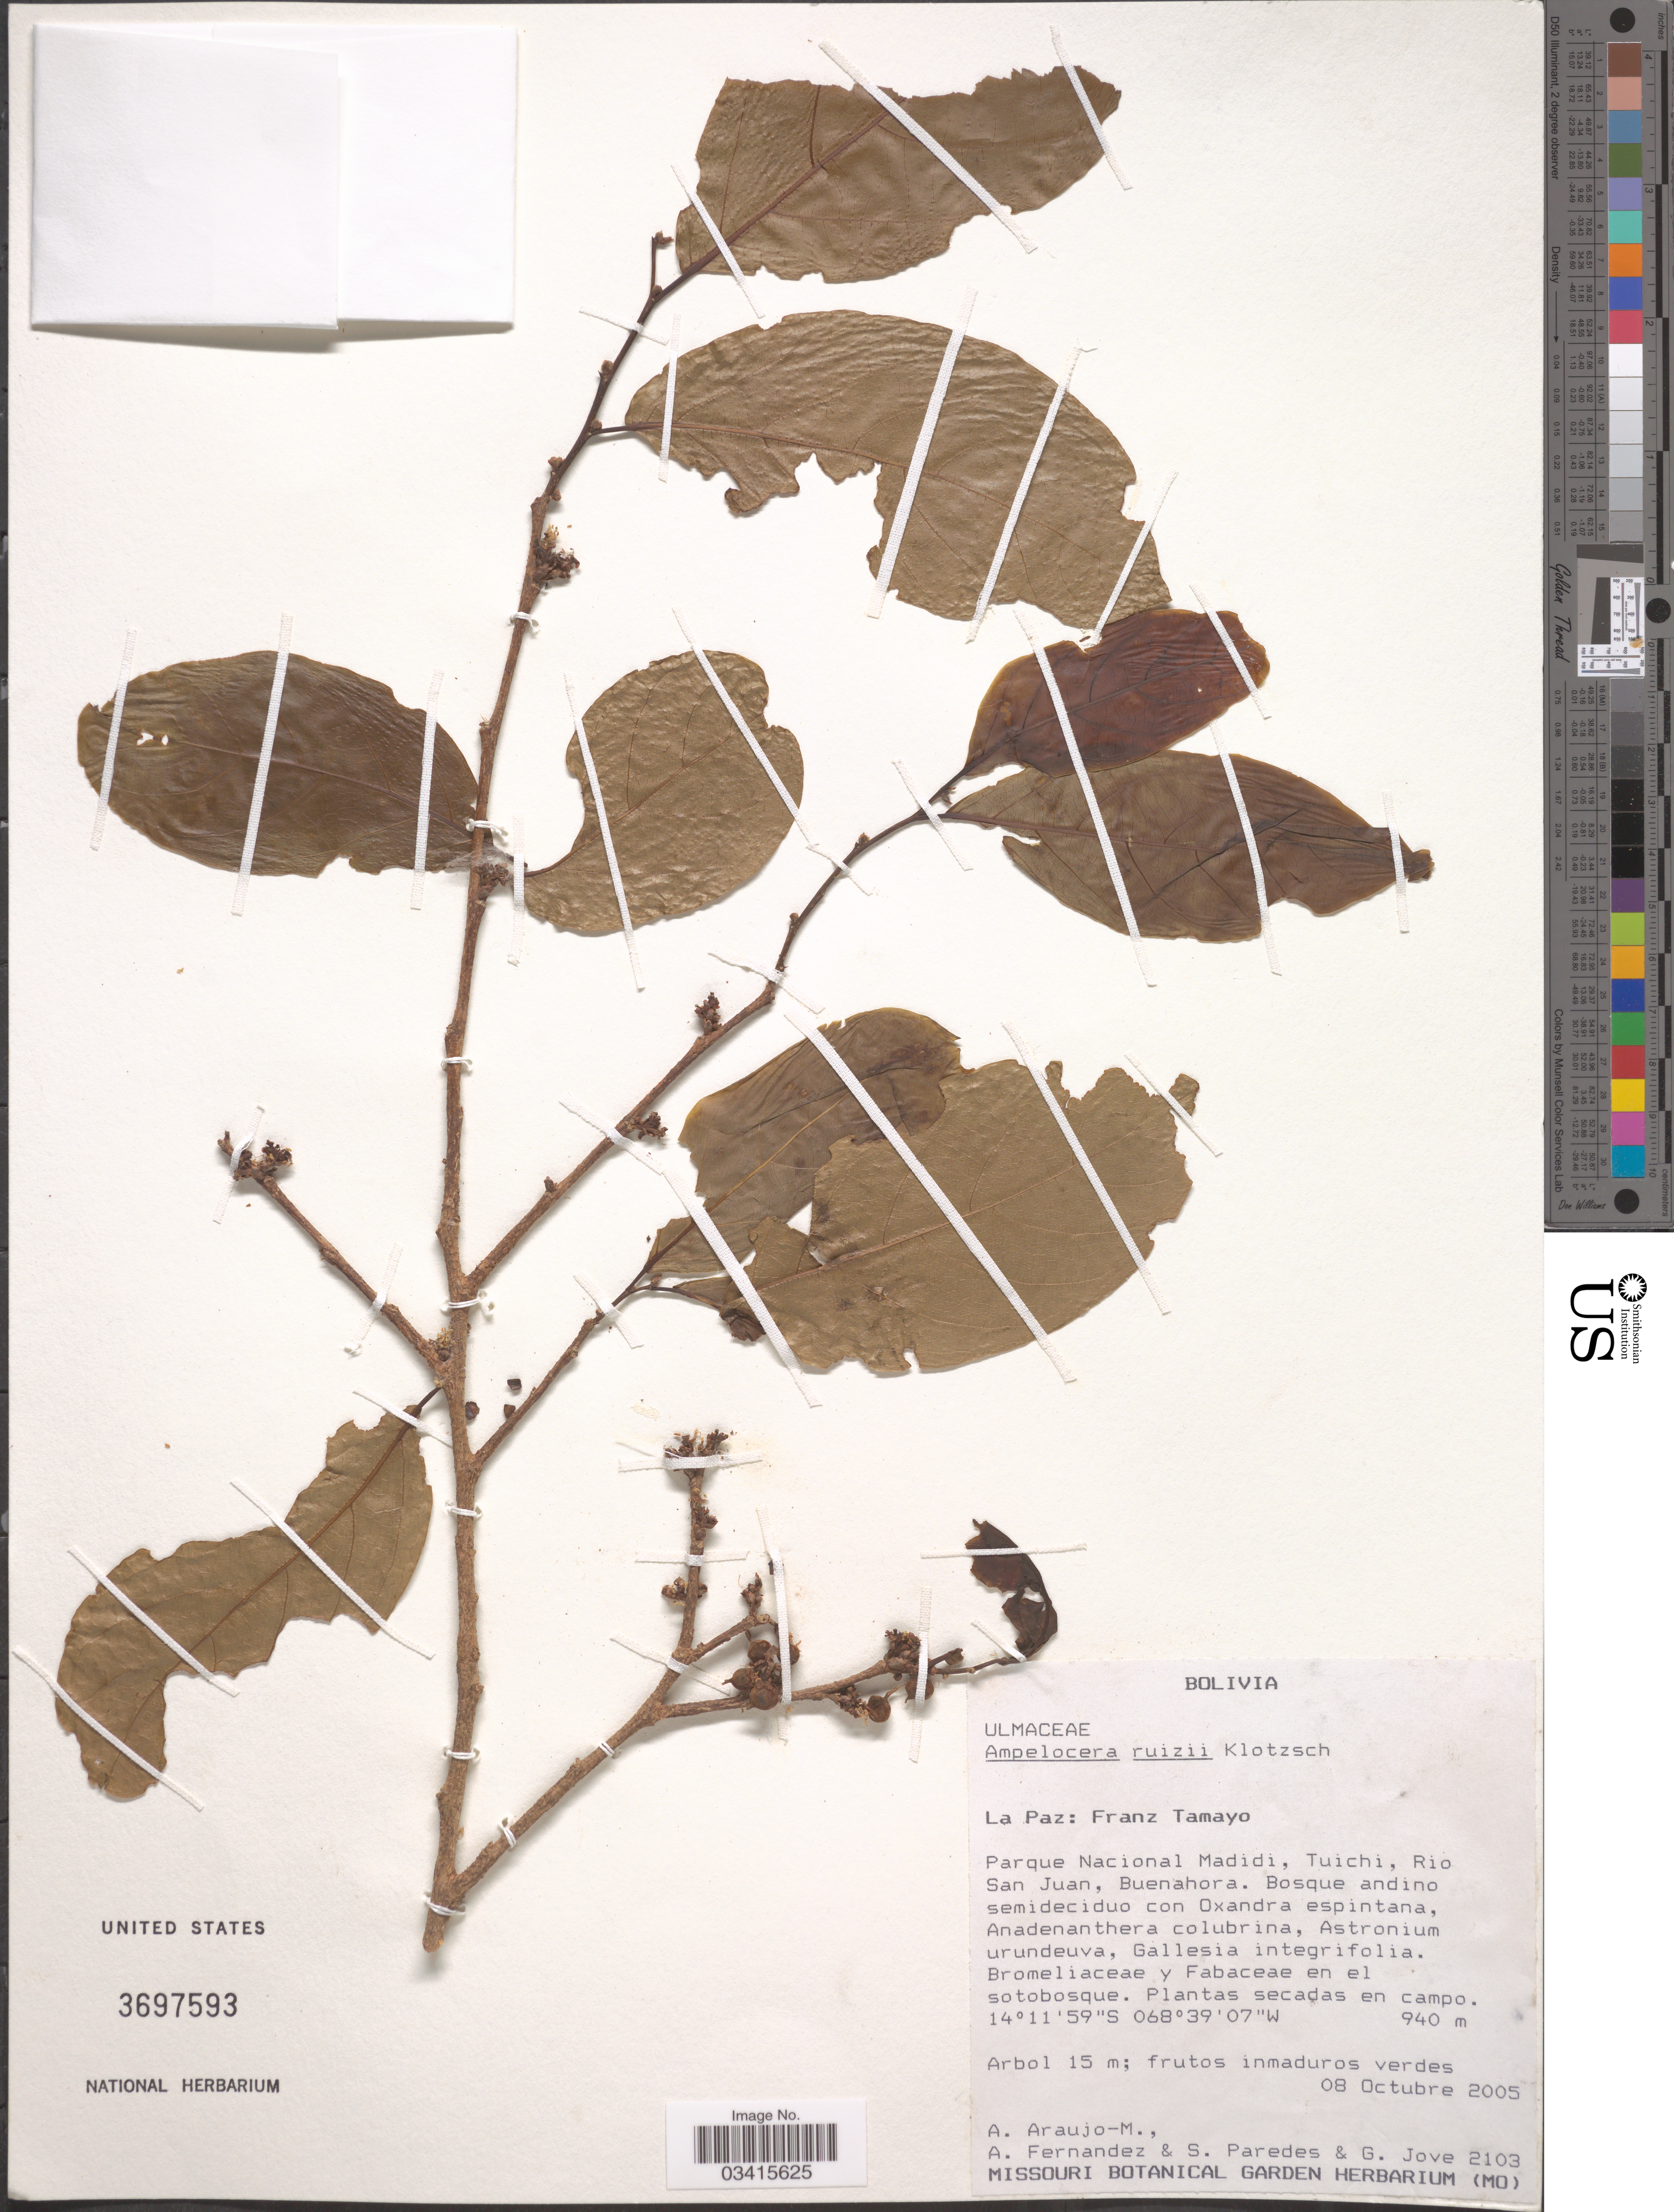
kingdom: Plantae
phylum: Tracheophyta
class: Magnoliopsida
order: Rosales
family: Cannabaceae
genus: Ampelocera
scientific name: Ampelocera ruizii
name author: Klotzsch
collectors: A. Araujo-M., A. Fernandez, S. Paredes & G. Jove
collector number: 2103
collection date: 2005-10-08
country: Bolivia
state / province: La Paz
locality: Franz Tamayo. Parque Nacional Madidi, Tuichi, Rio San Juan, Buenahora.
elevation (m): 940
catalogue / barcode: US 3697593